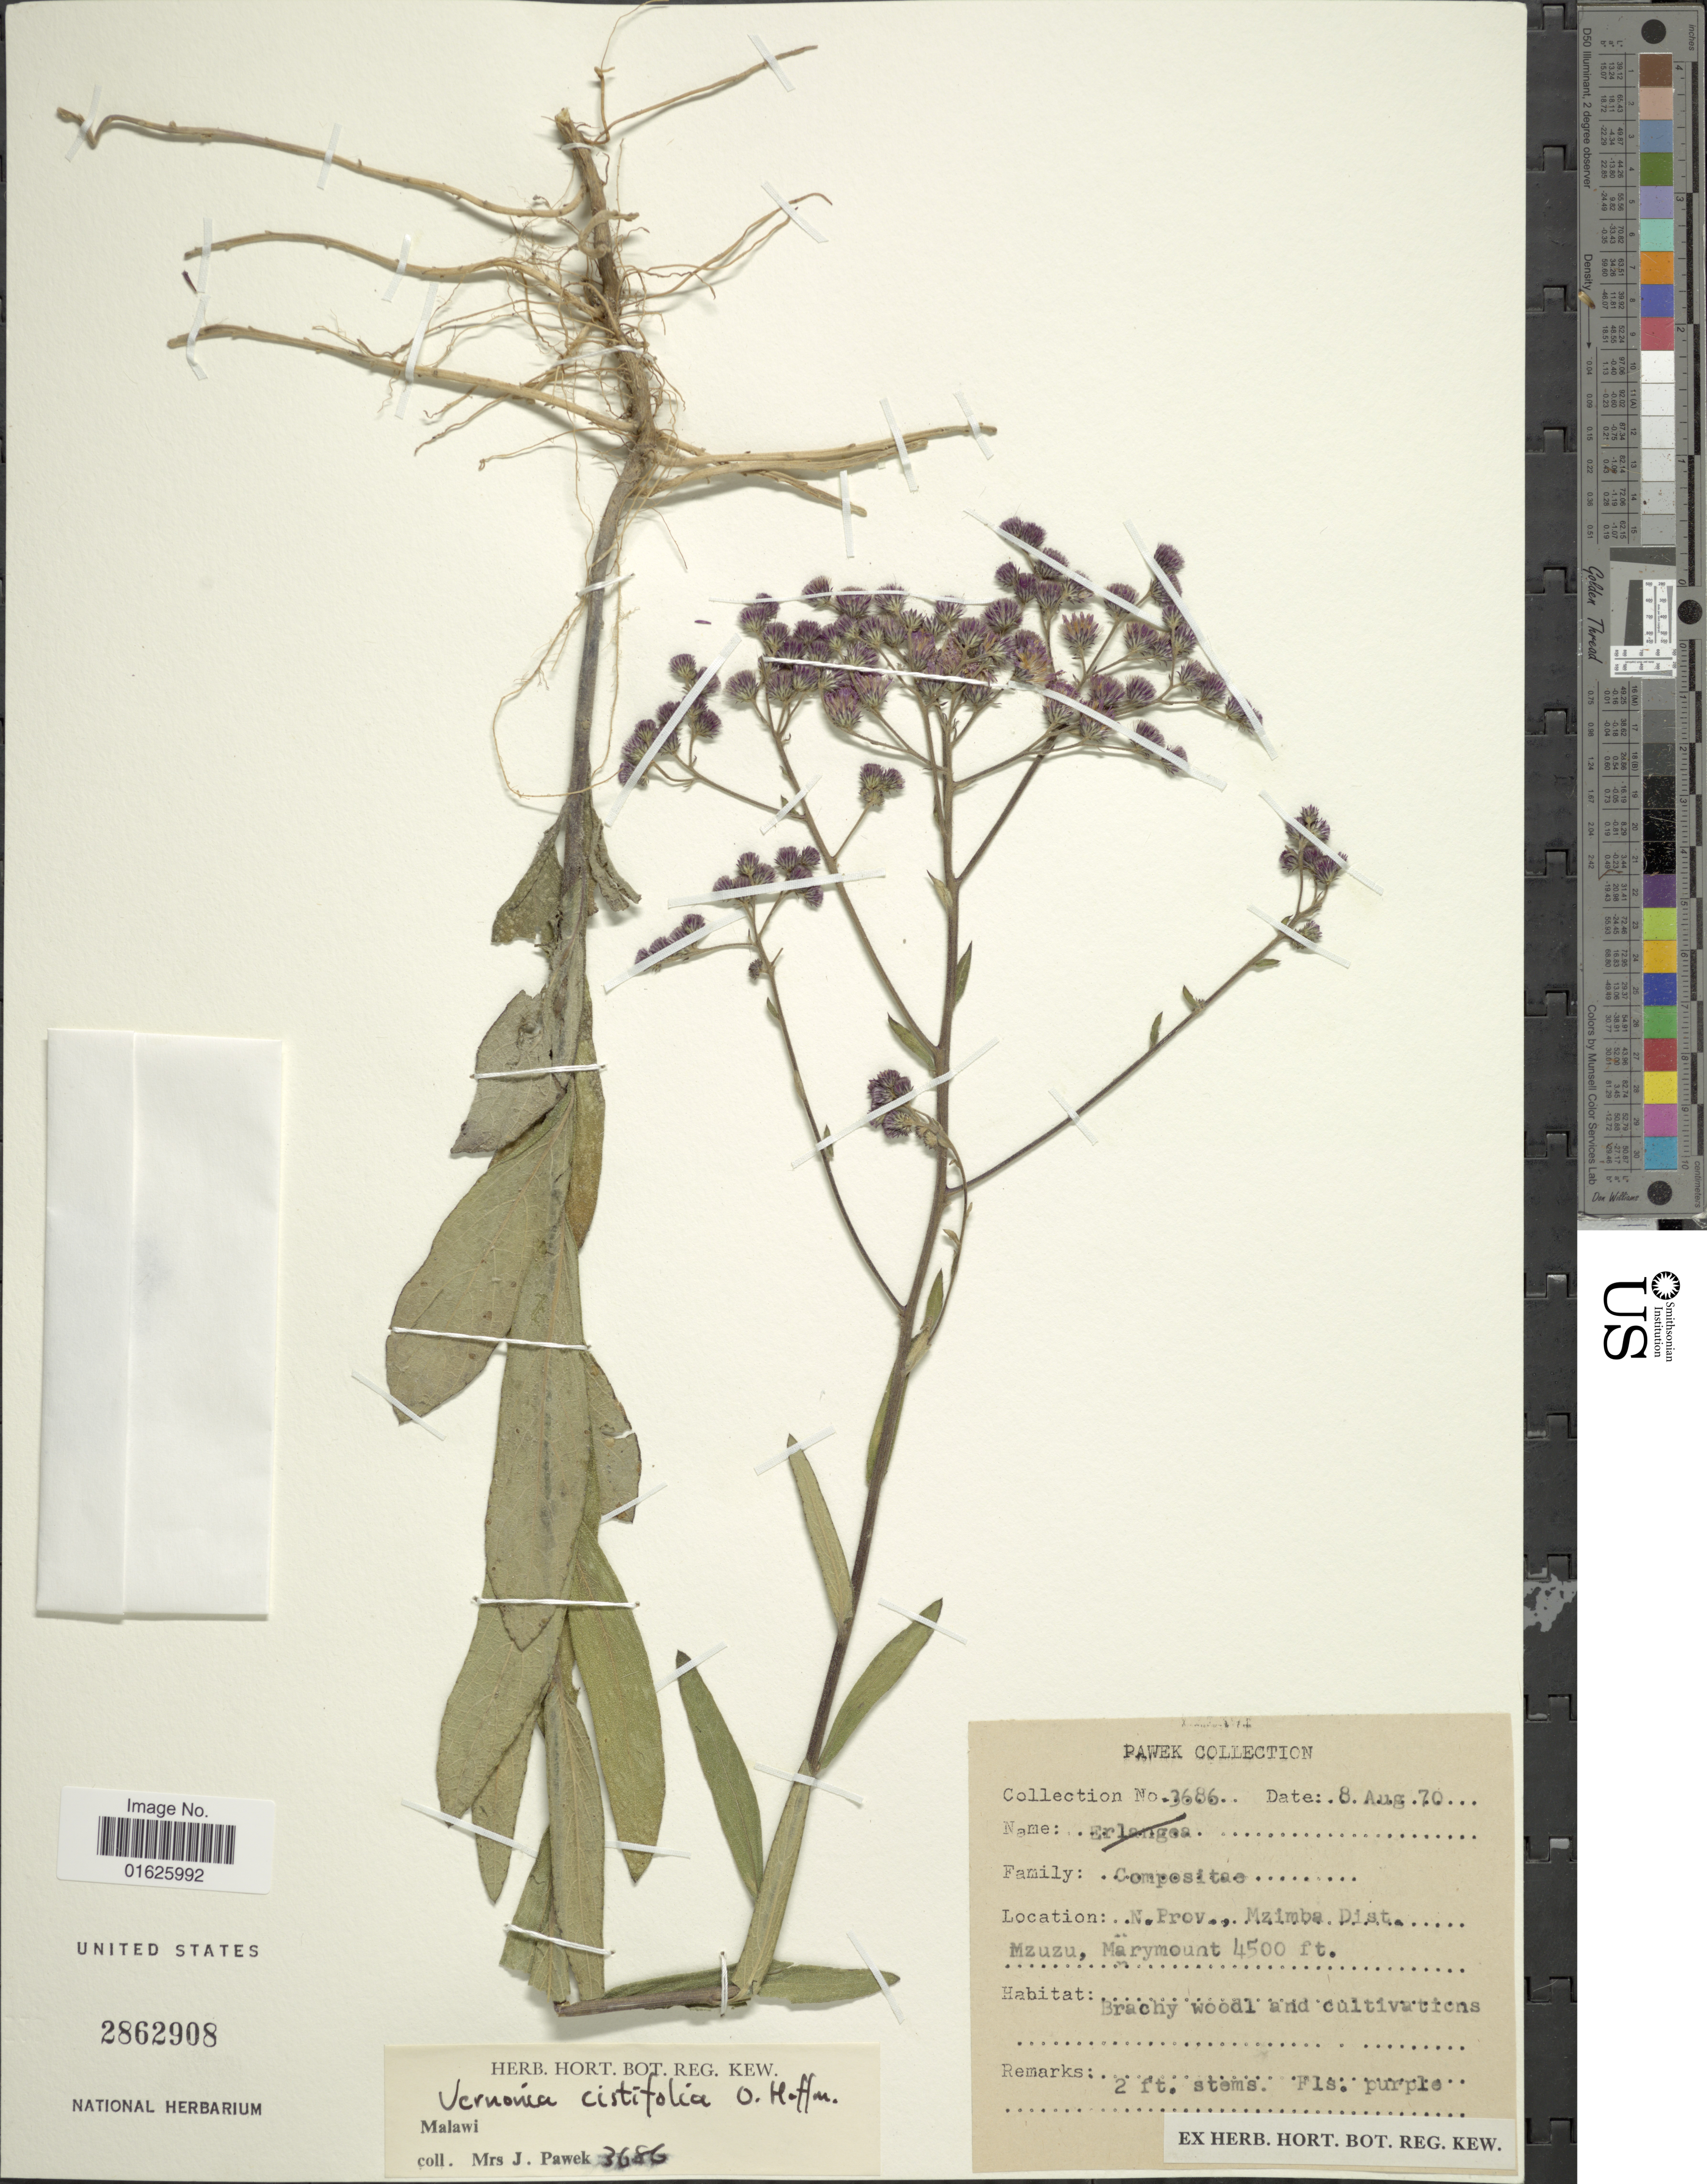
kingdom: Plantae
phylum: Tracheophyta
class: Magnoliopsida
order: Asterales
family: Asteraceae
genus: Orbivestus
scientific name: Orbivestus karaguensis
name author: (Oliv. & Hiern) H. Rob.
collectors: J. Pawek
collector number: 3686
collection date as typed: Transcribed d/m/y: 8/8/70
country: Malawi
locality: N. Prov., Mzimba Dist, Mzuzu, Marymount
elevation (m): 1372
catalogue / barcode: US 2862908